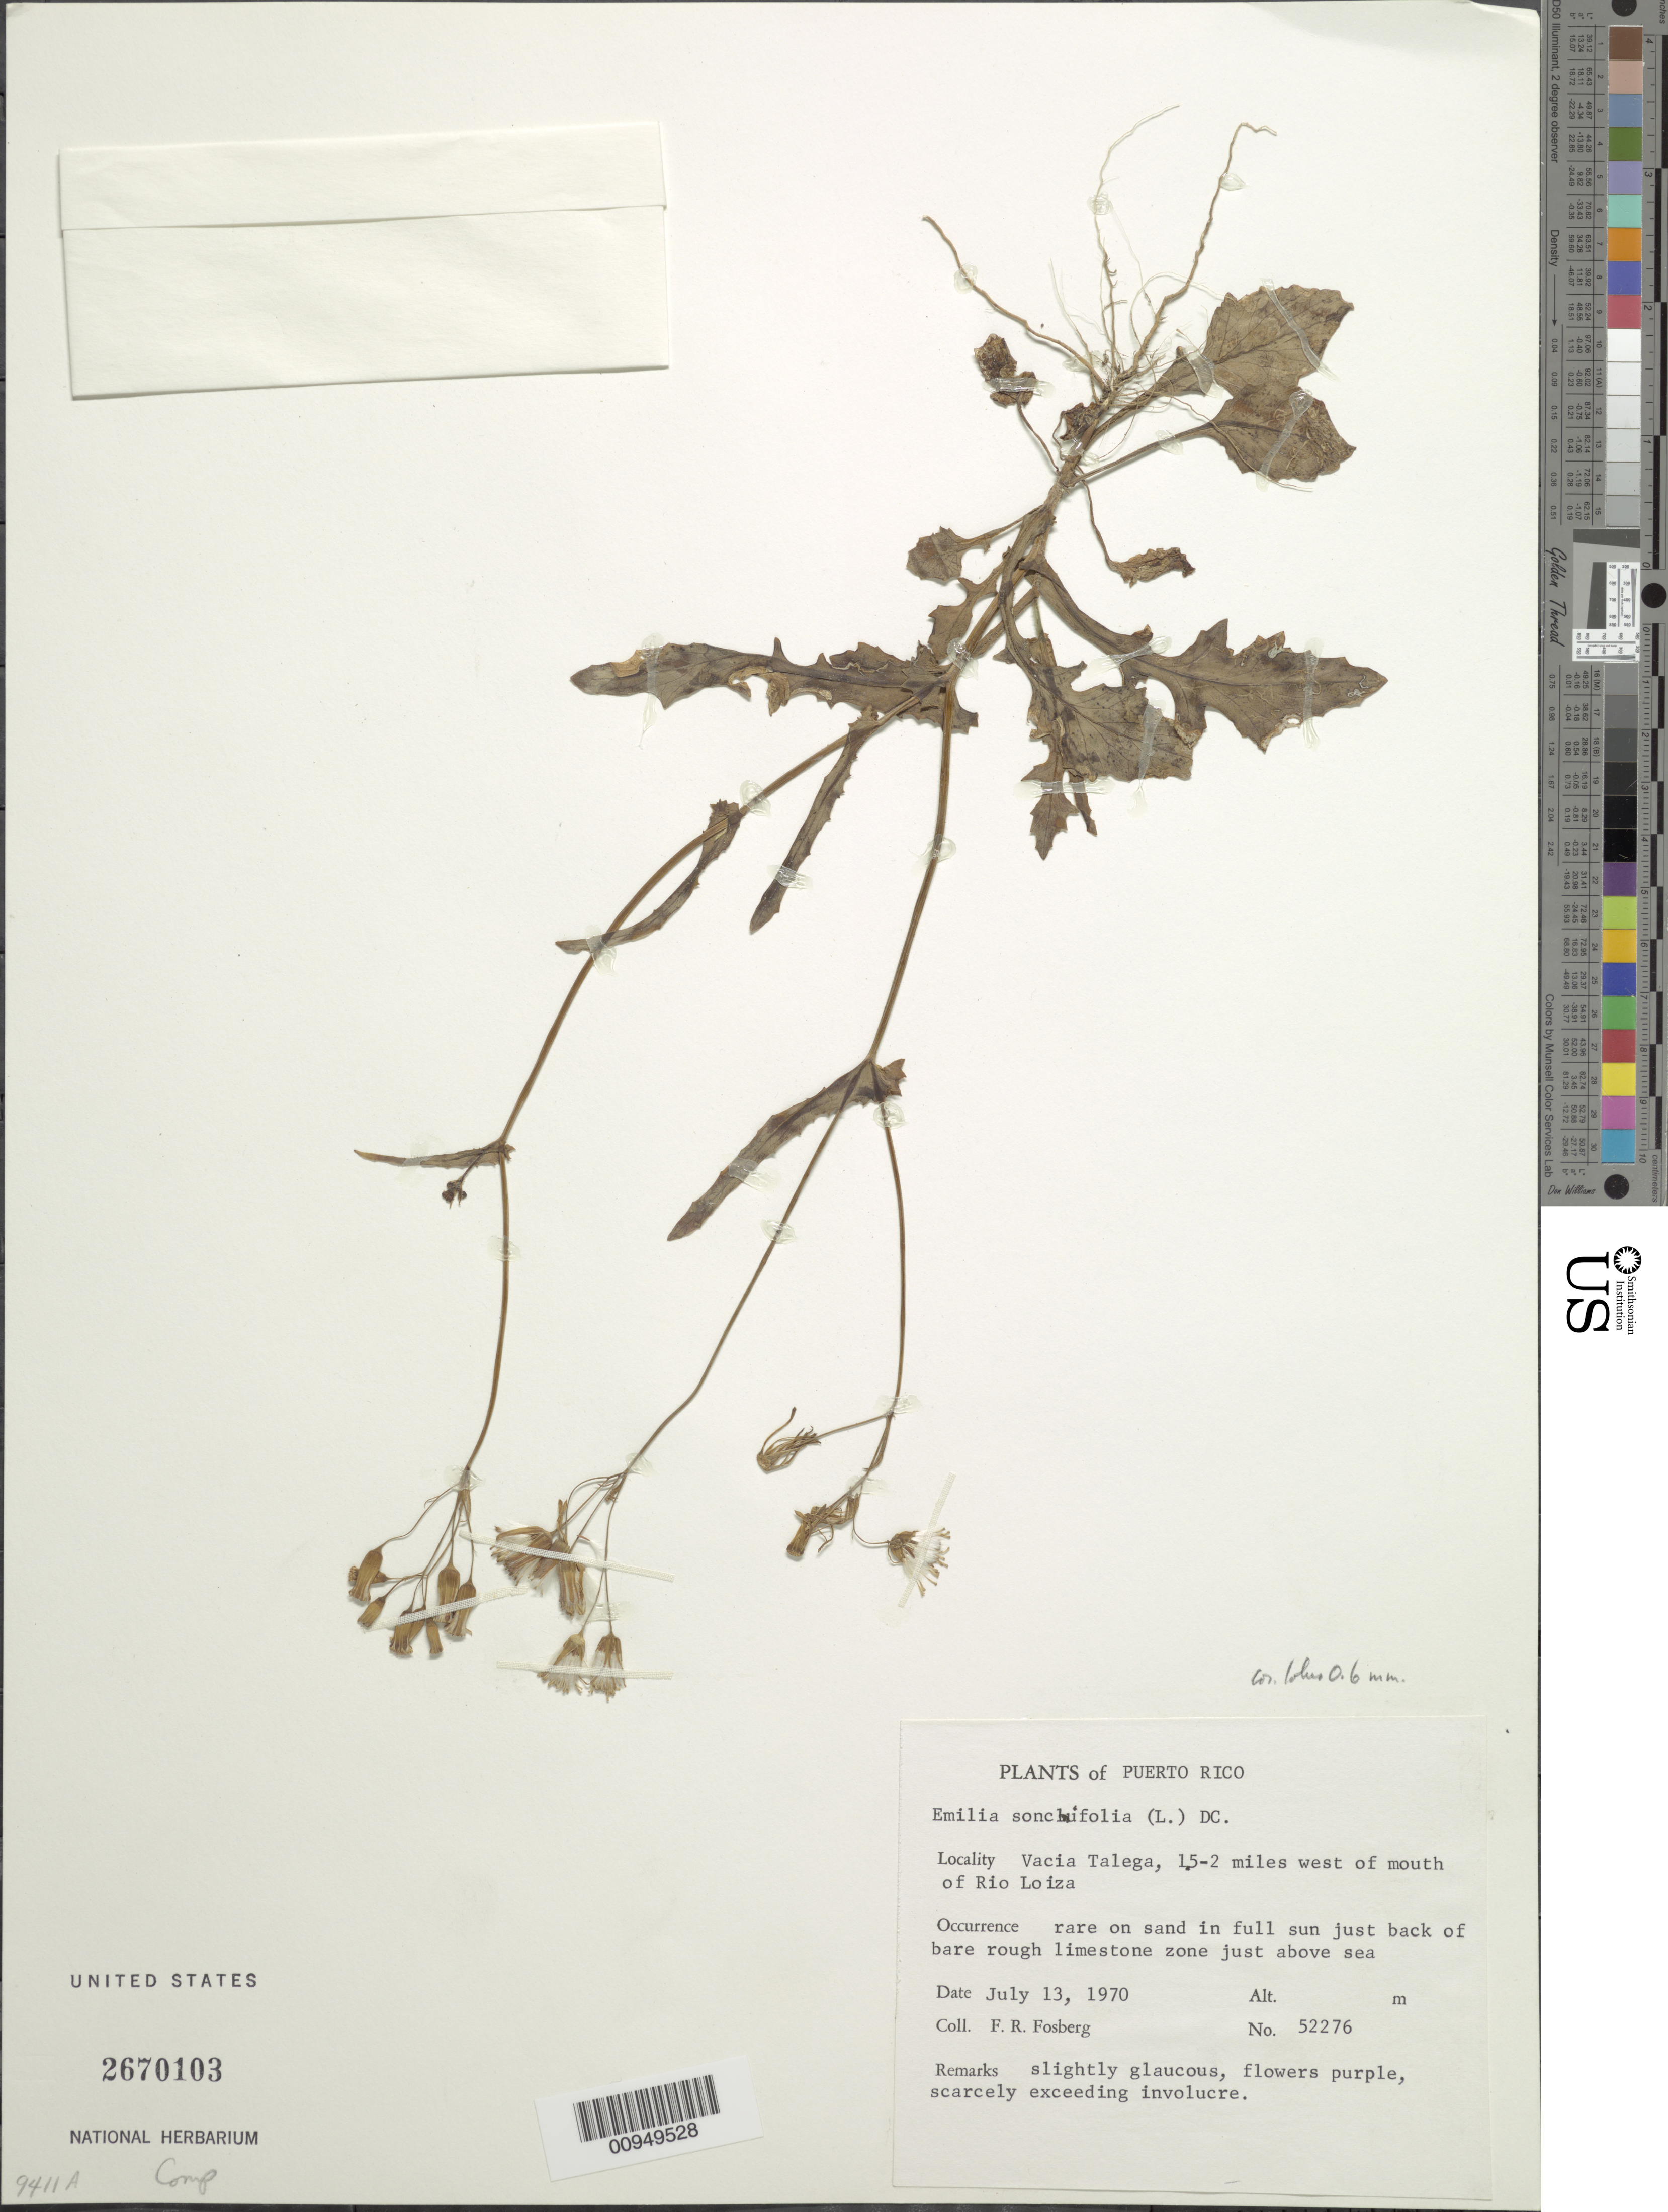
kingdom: Plantae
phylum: Tracheophyta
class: Magnoliopsida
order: Asterales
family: Asteraceae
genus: Emilia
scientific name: Emilia sonchifolia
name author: (L.) DC.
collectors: F. R. Fosberg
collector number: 52276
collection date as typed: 13 Jul 1970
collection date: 1970-07-13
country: Puerto Rico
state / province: Carolina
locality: Vacia Talega, 15-2 miles W of mouth of Rio Loiza, rough limestone zone just above sea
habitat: On sand in full sun just back of bare rough limestone zone just above sea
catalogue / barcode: US 2670103